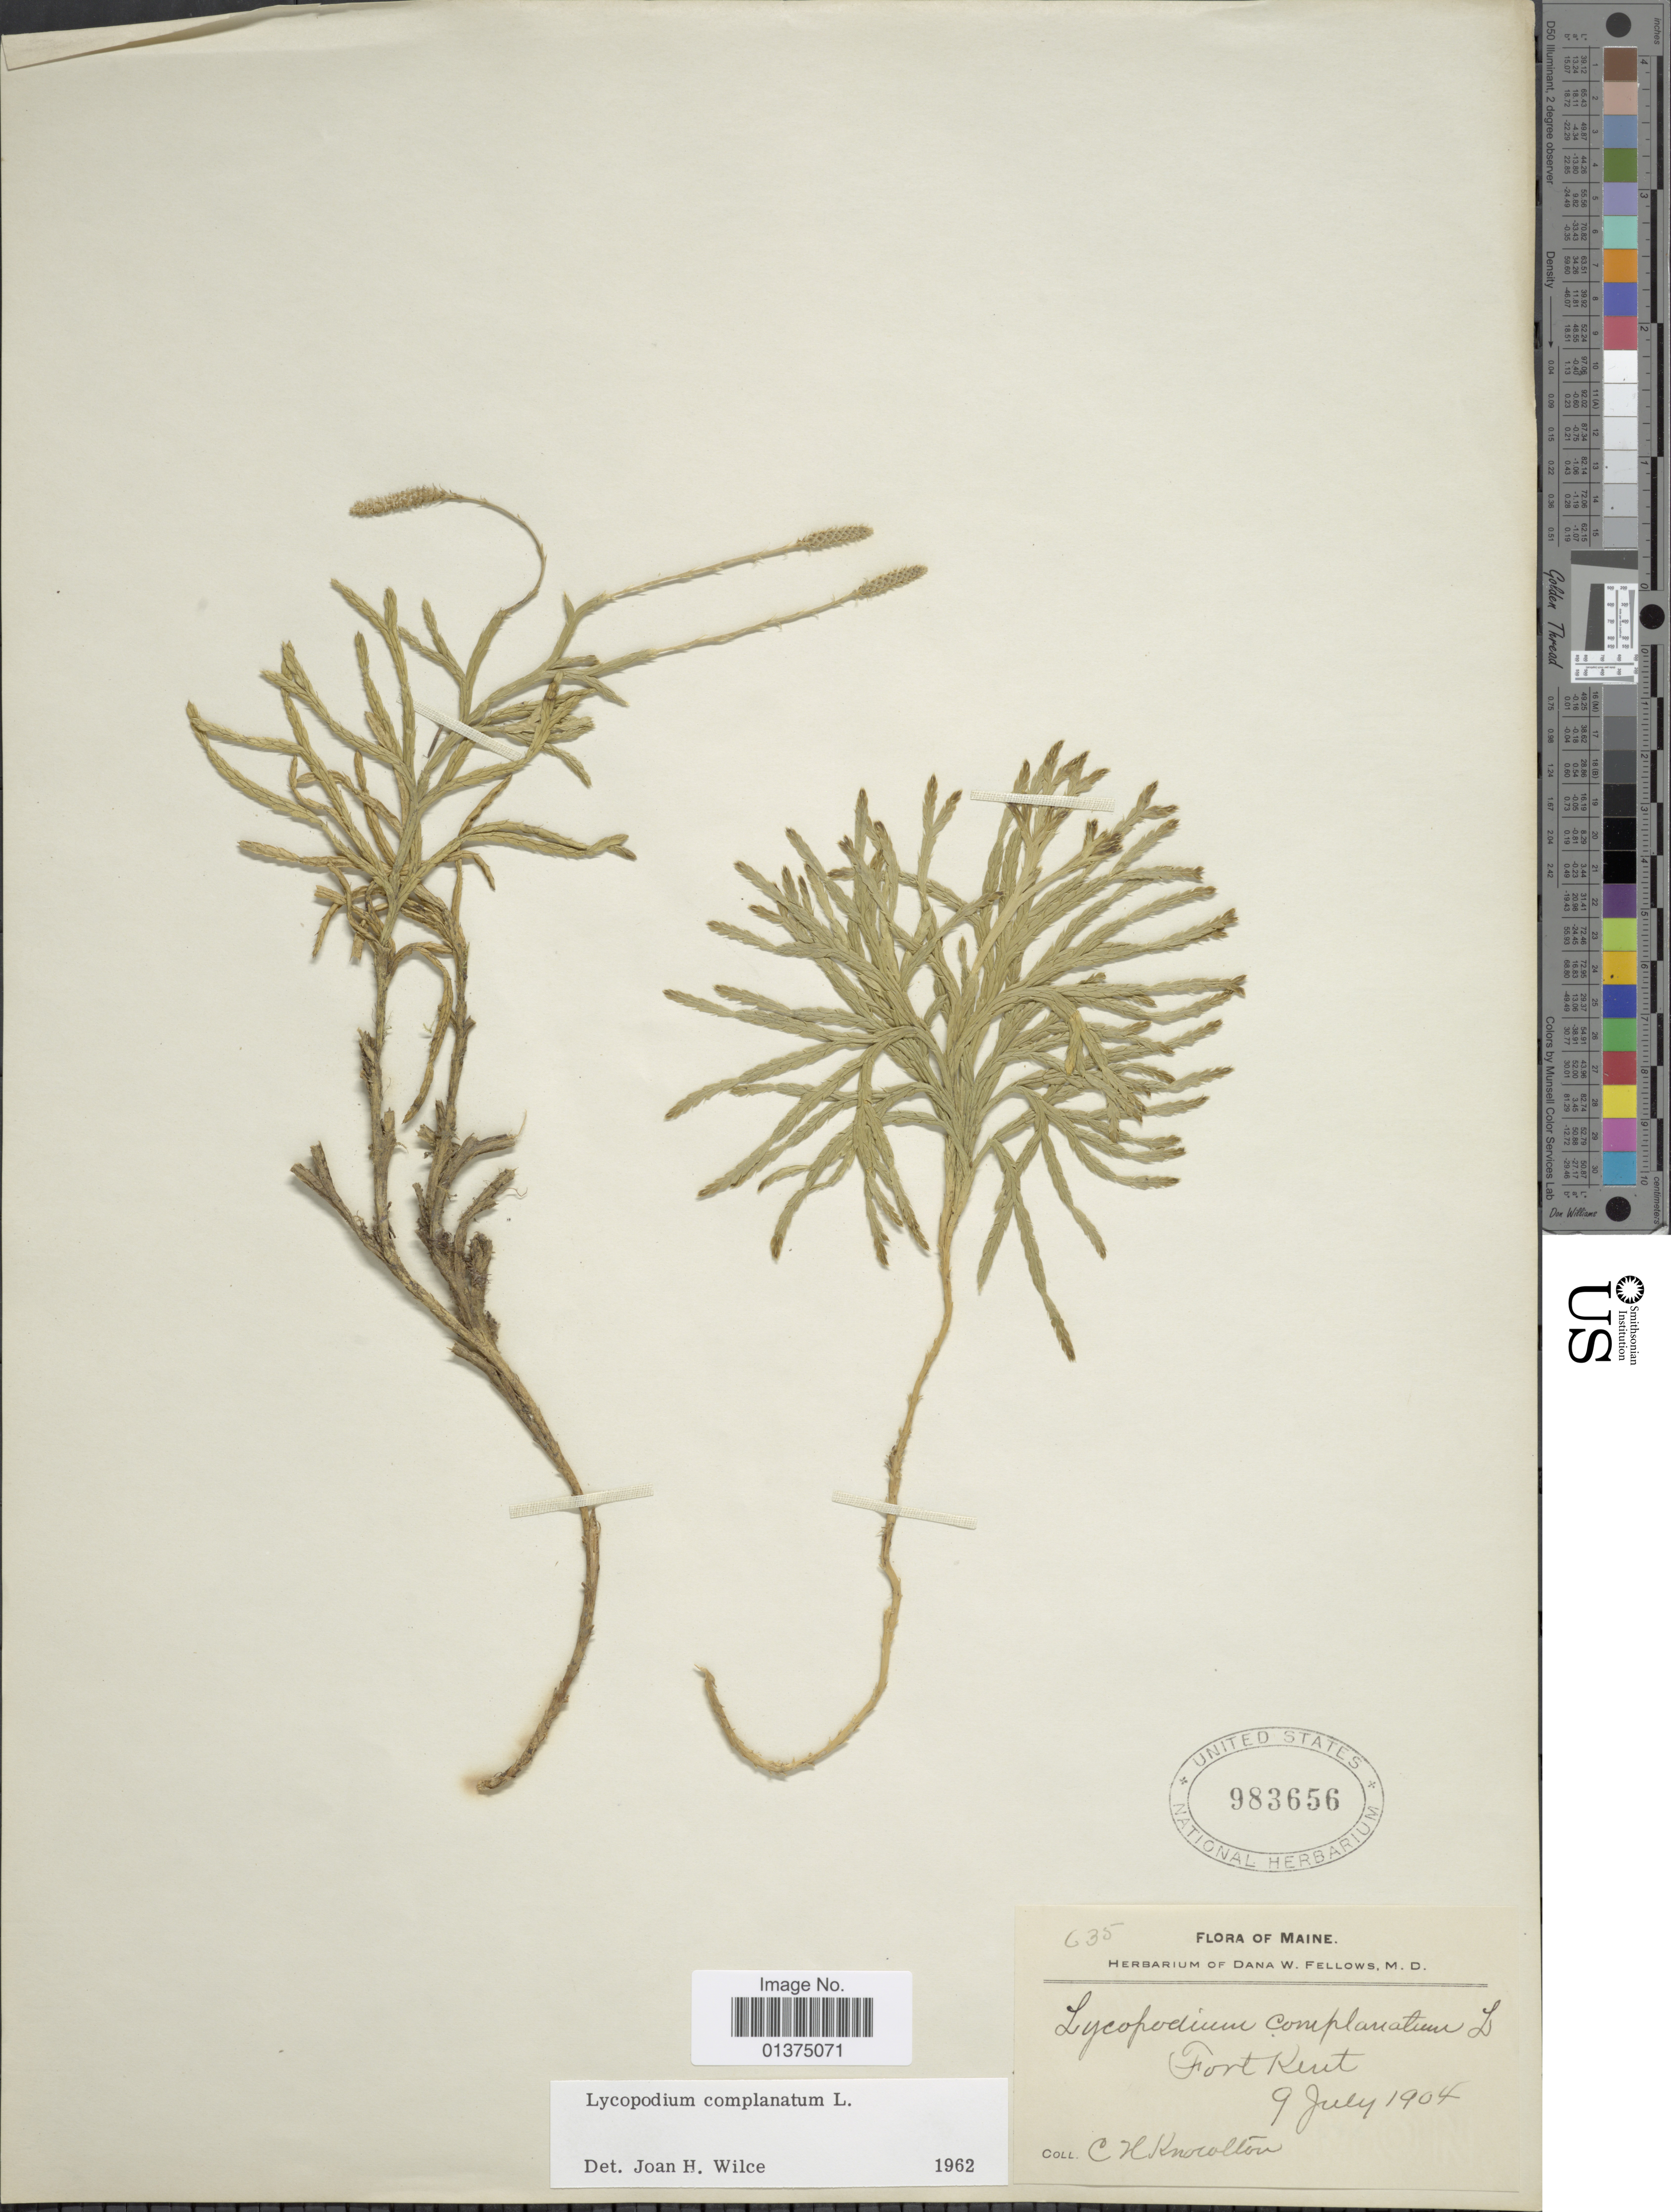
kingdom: Plantae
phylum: Tracheophyta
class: Lycopodiopsida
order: Lycopodiales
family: Lycopodiaceae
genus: Diphasiastrum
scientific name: Diphasiastrum complanatum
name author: (L.) Holub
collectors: C. Knorolton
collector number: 635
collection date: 1904-07-09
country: United States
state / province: Maine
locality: Fort Kent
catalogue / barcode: US 983656